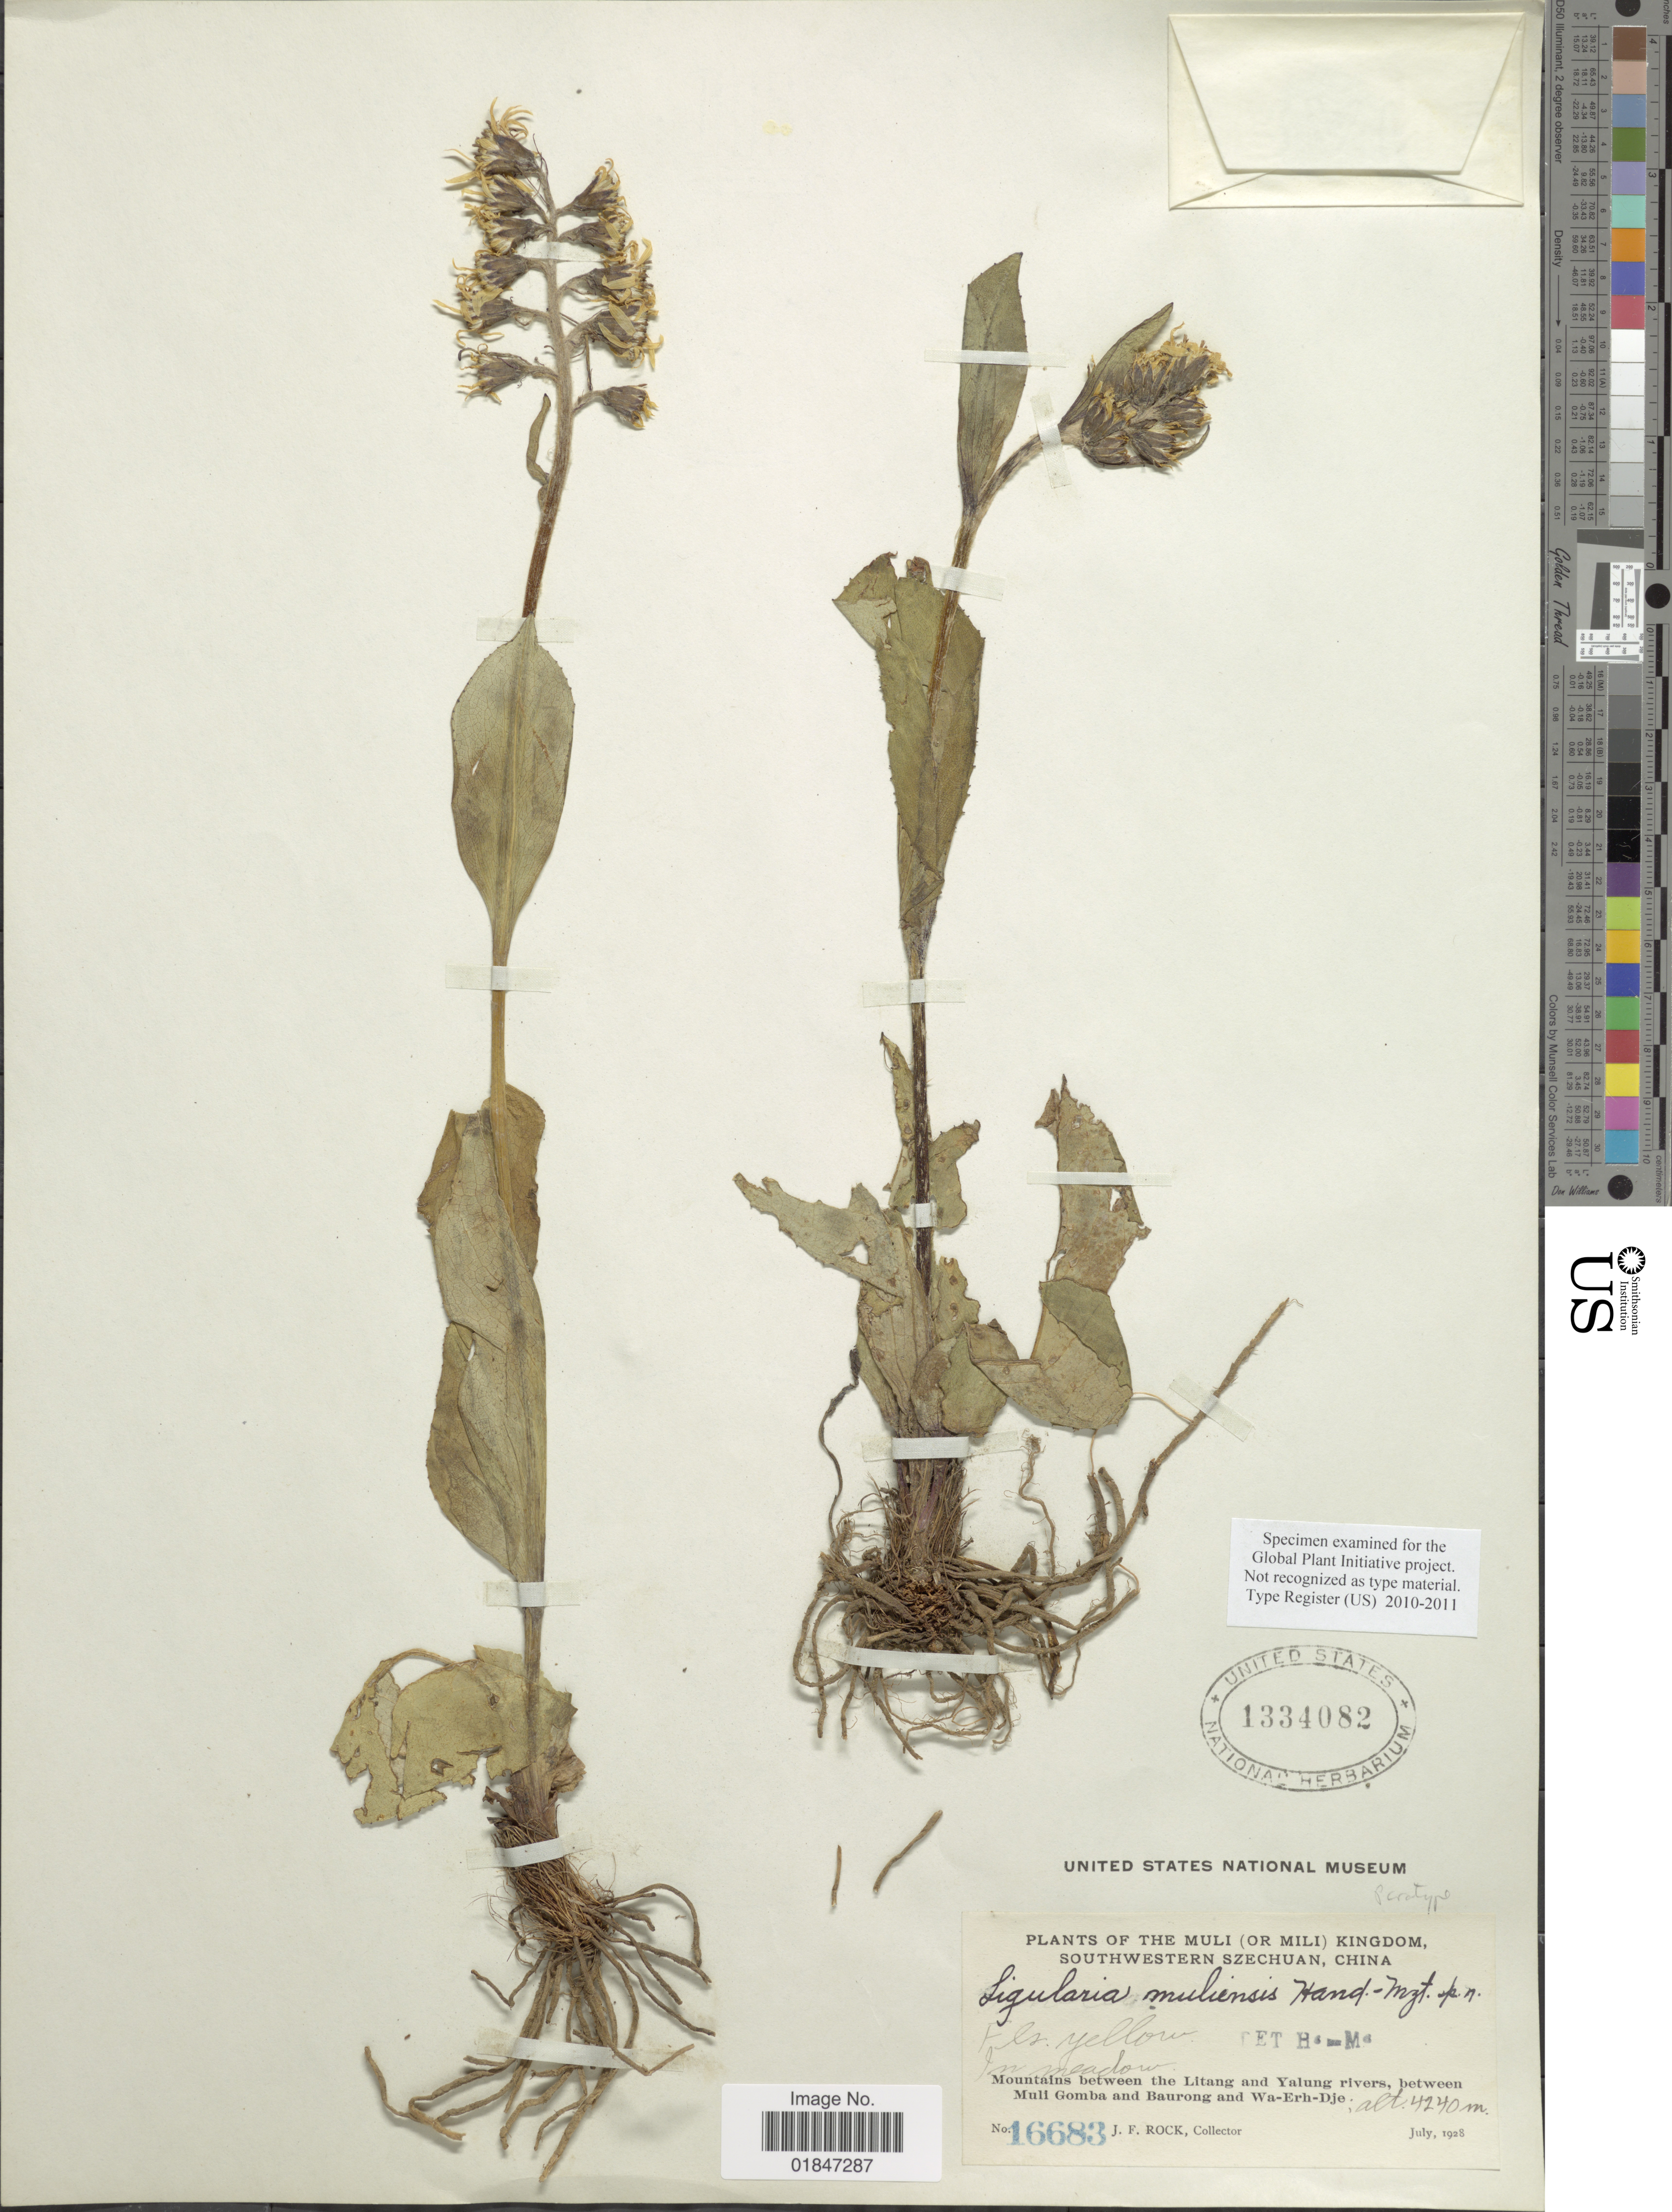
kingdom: Plantae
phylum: Tracheophyta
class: Magnoliopsida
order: Asterales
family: Asteraceae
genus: Ligularia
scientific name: Ligularia muliensis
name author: Hand.-Mazz.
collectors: J. Rock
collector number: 16683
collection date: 1928-07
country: China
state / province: Sichuan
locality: The Muli (or Mili) Kingdom, Southwestern Szechuan, China. Mountains between the Litang and Yalung rivers, between Muli Gomba and Baurong and Wa-Erh-Dje.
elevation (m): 4240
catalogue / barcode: US 1334082